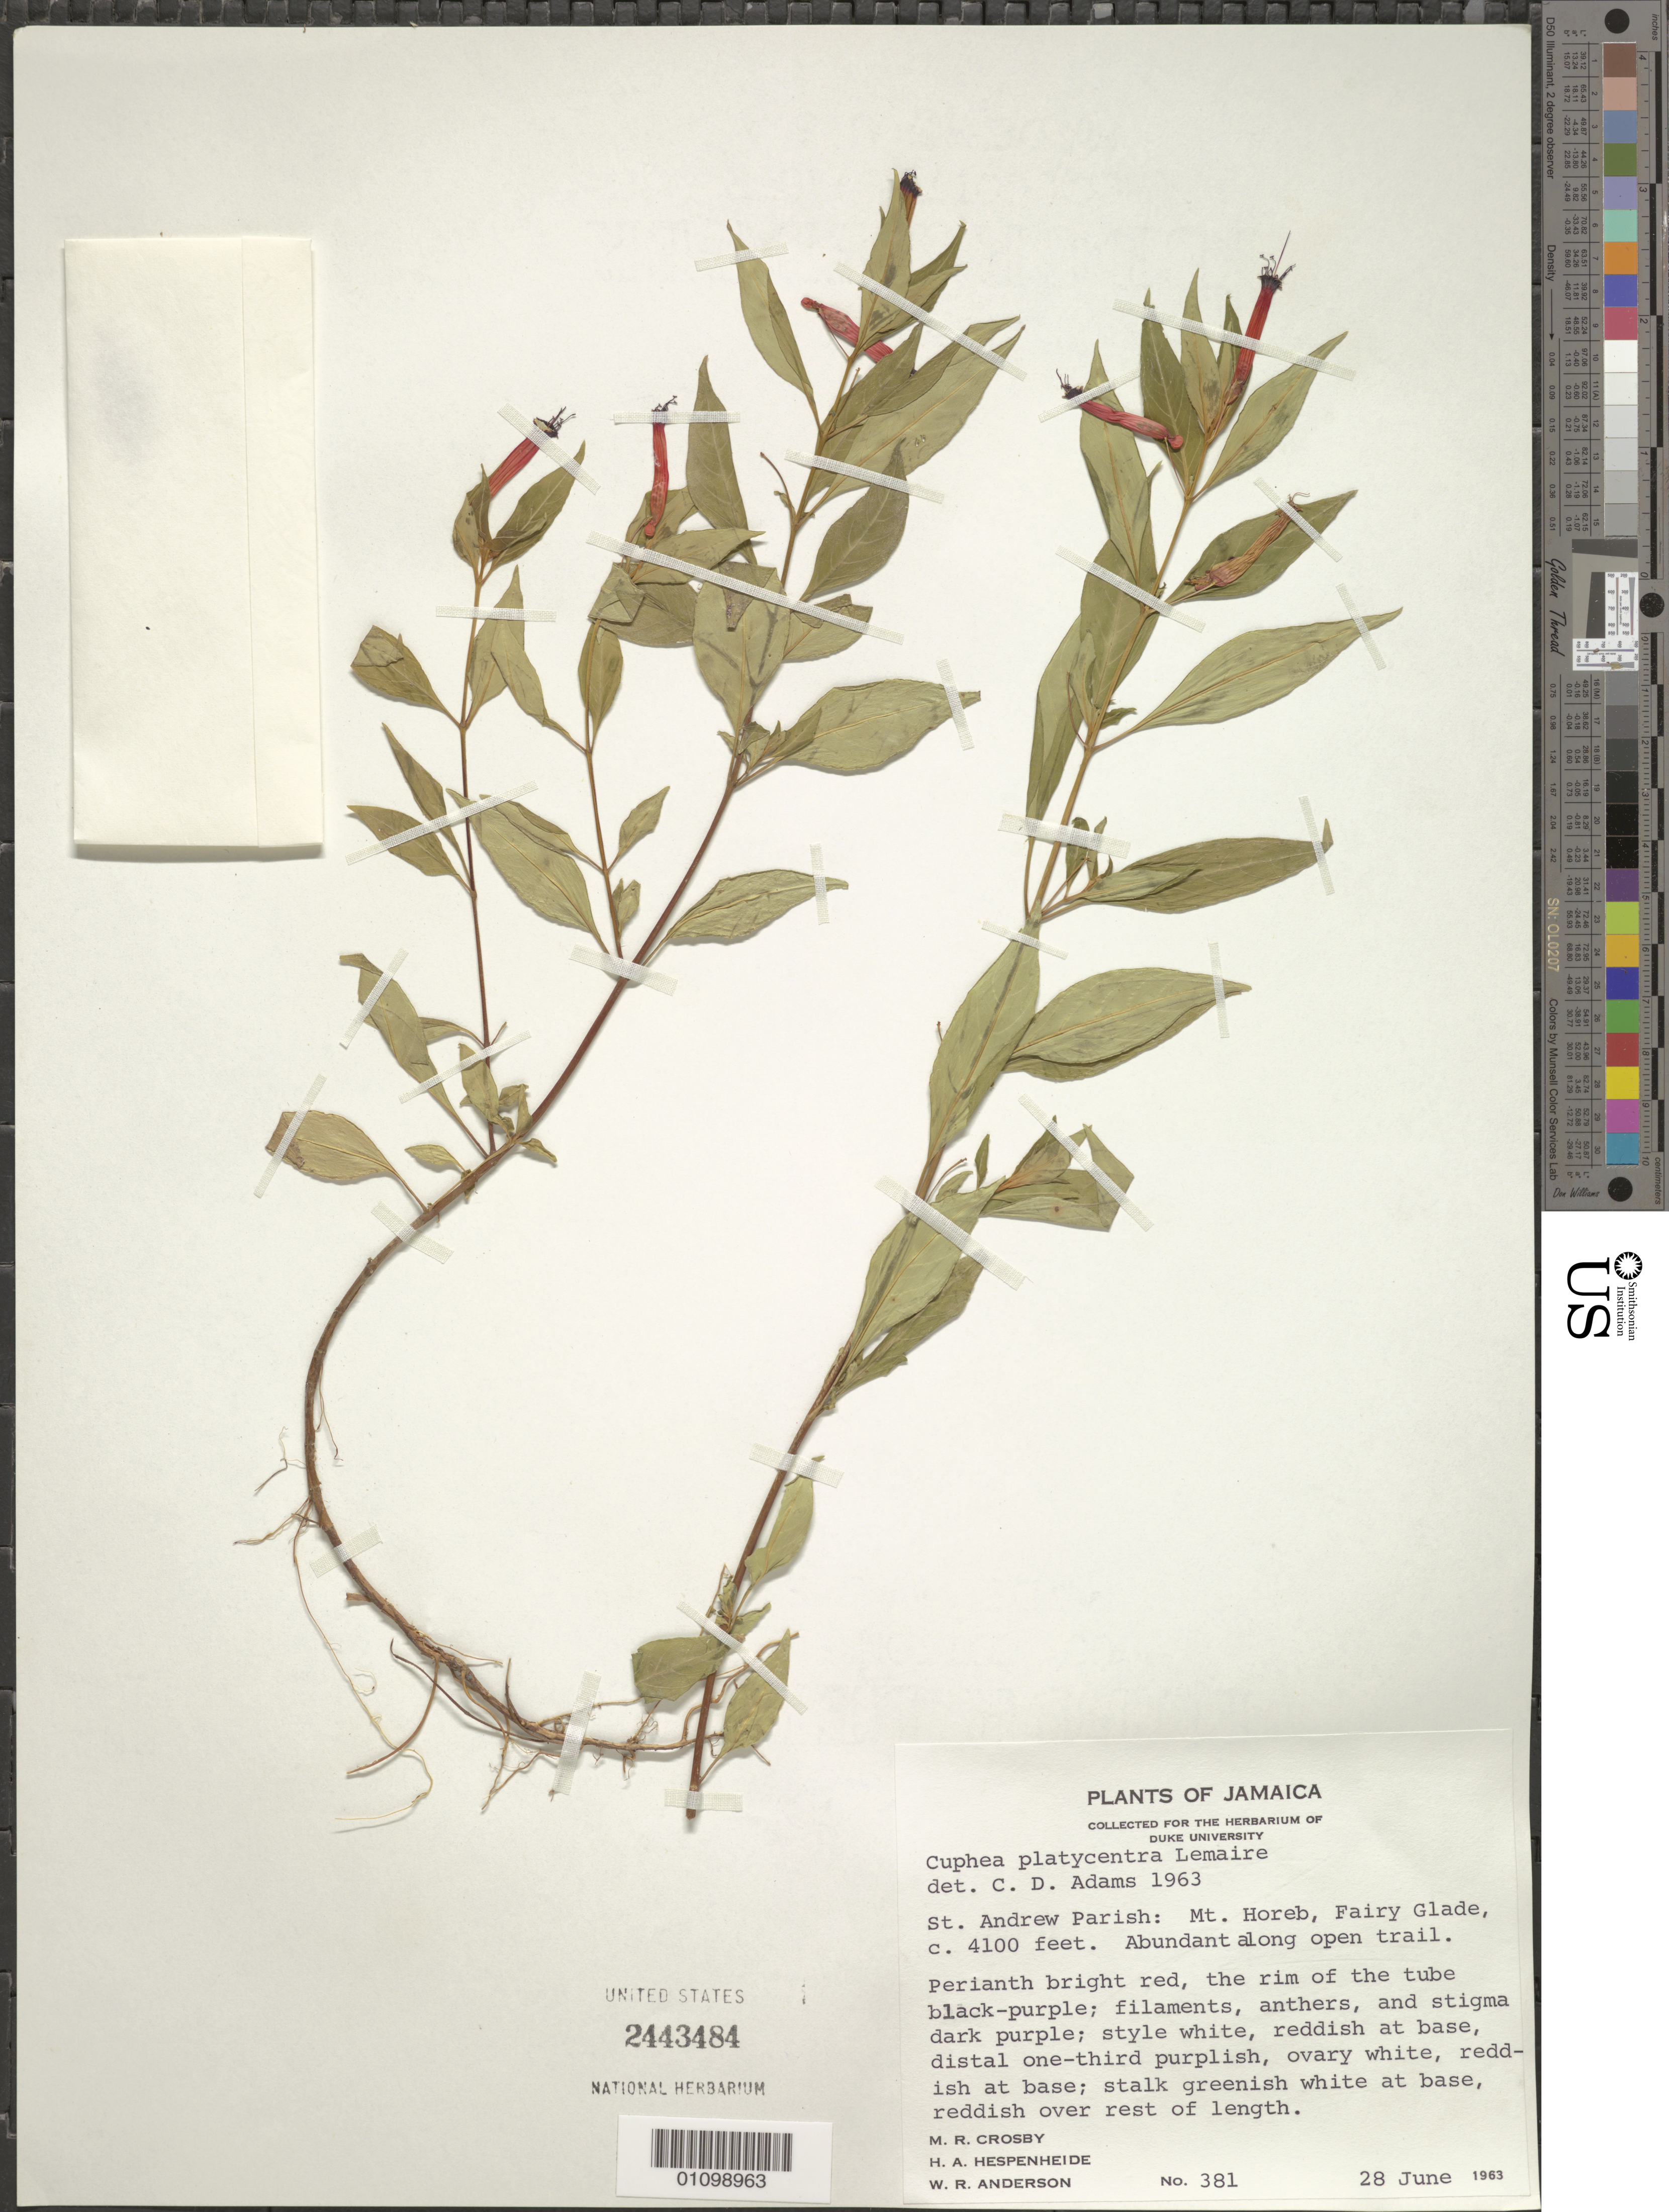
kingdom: Plantae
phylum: Tracheophyta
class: Magnoliopsida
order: Myrtales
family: Lythraceae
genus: Cuphea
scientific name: Cuphea platycentra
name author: Lem.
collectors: M. R. Crosby, H. A. Hespenheide & W. R. Anderson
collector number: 381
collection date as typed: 28 Jun 1963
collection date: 1963-06-28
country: Jamaica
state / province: Saint Andrew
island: Jamaica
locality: Mt. Horeb, Fairy Glade. Abundant along open trail.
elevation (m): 1250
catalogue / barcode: US 2443484